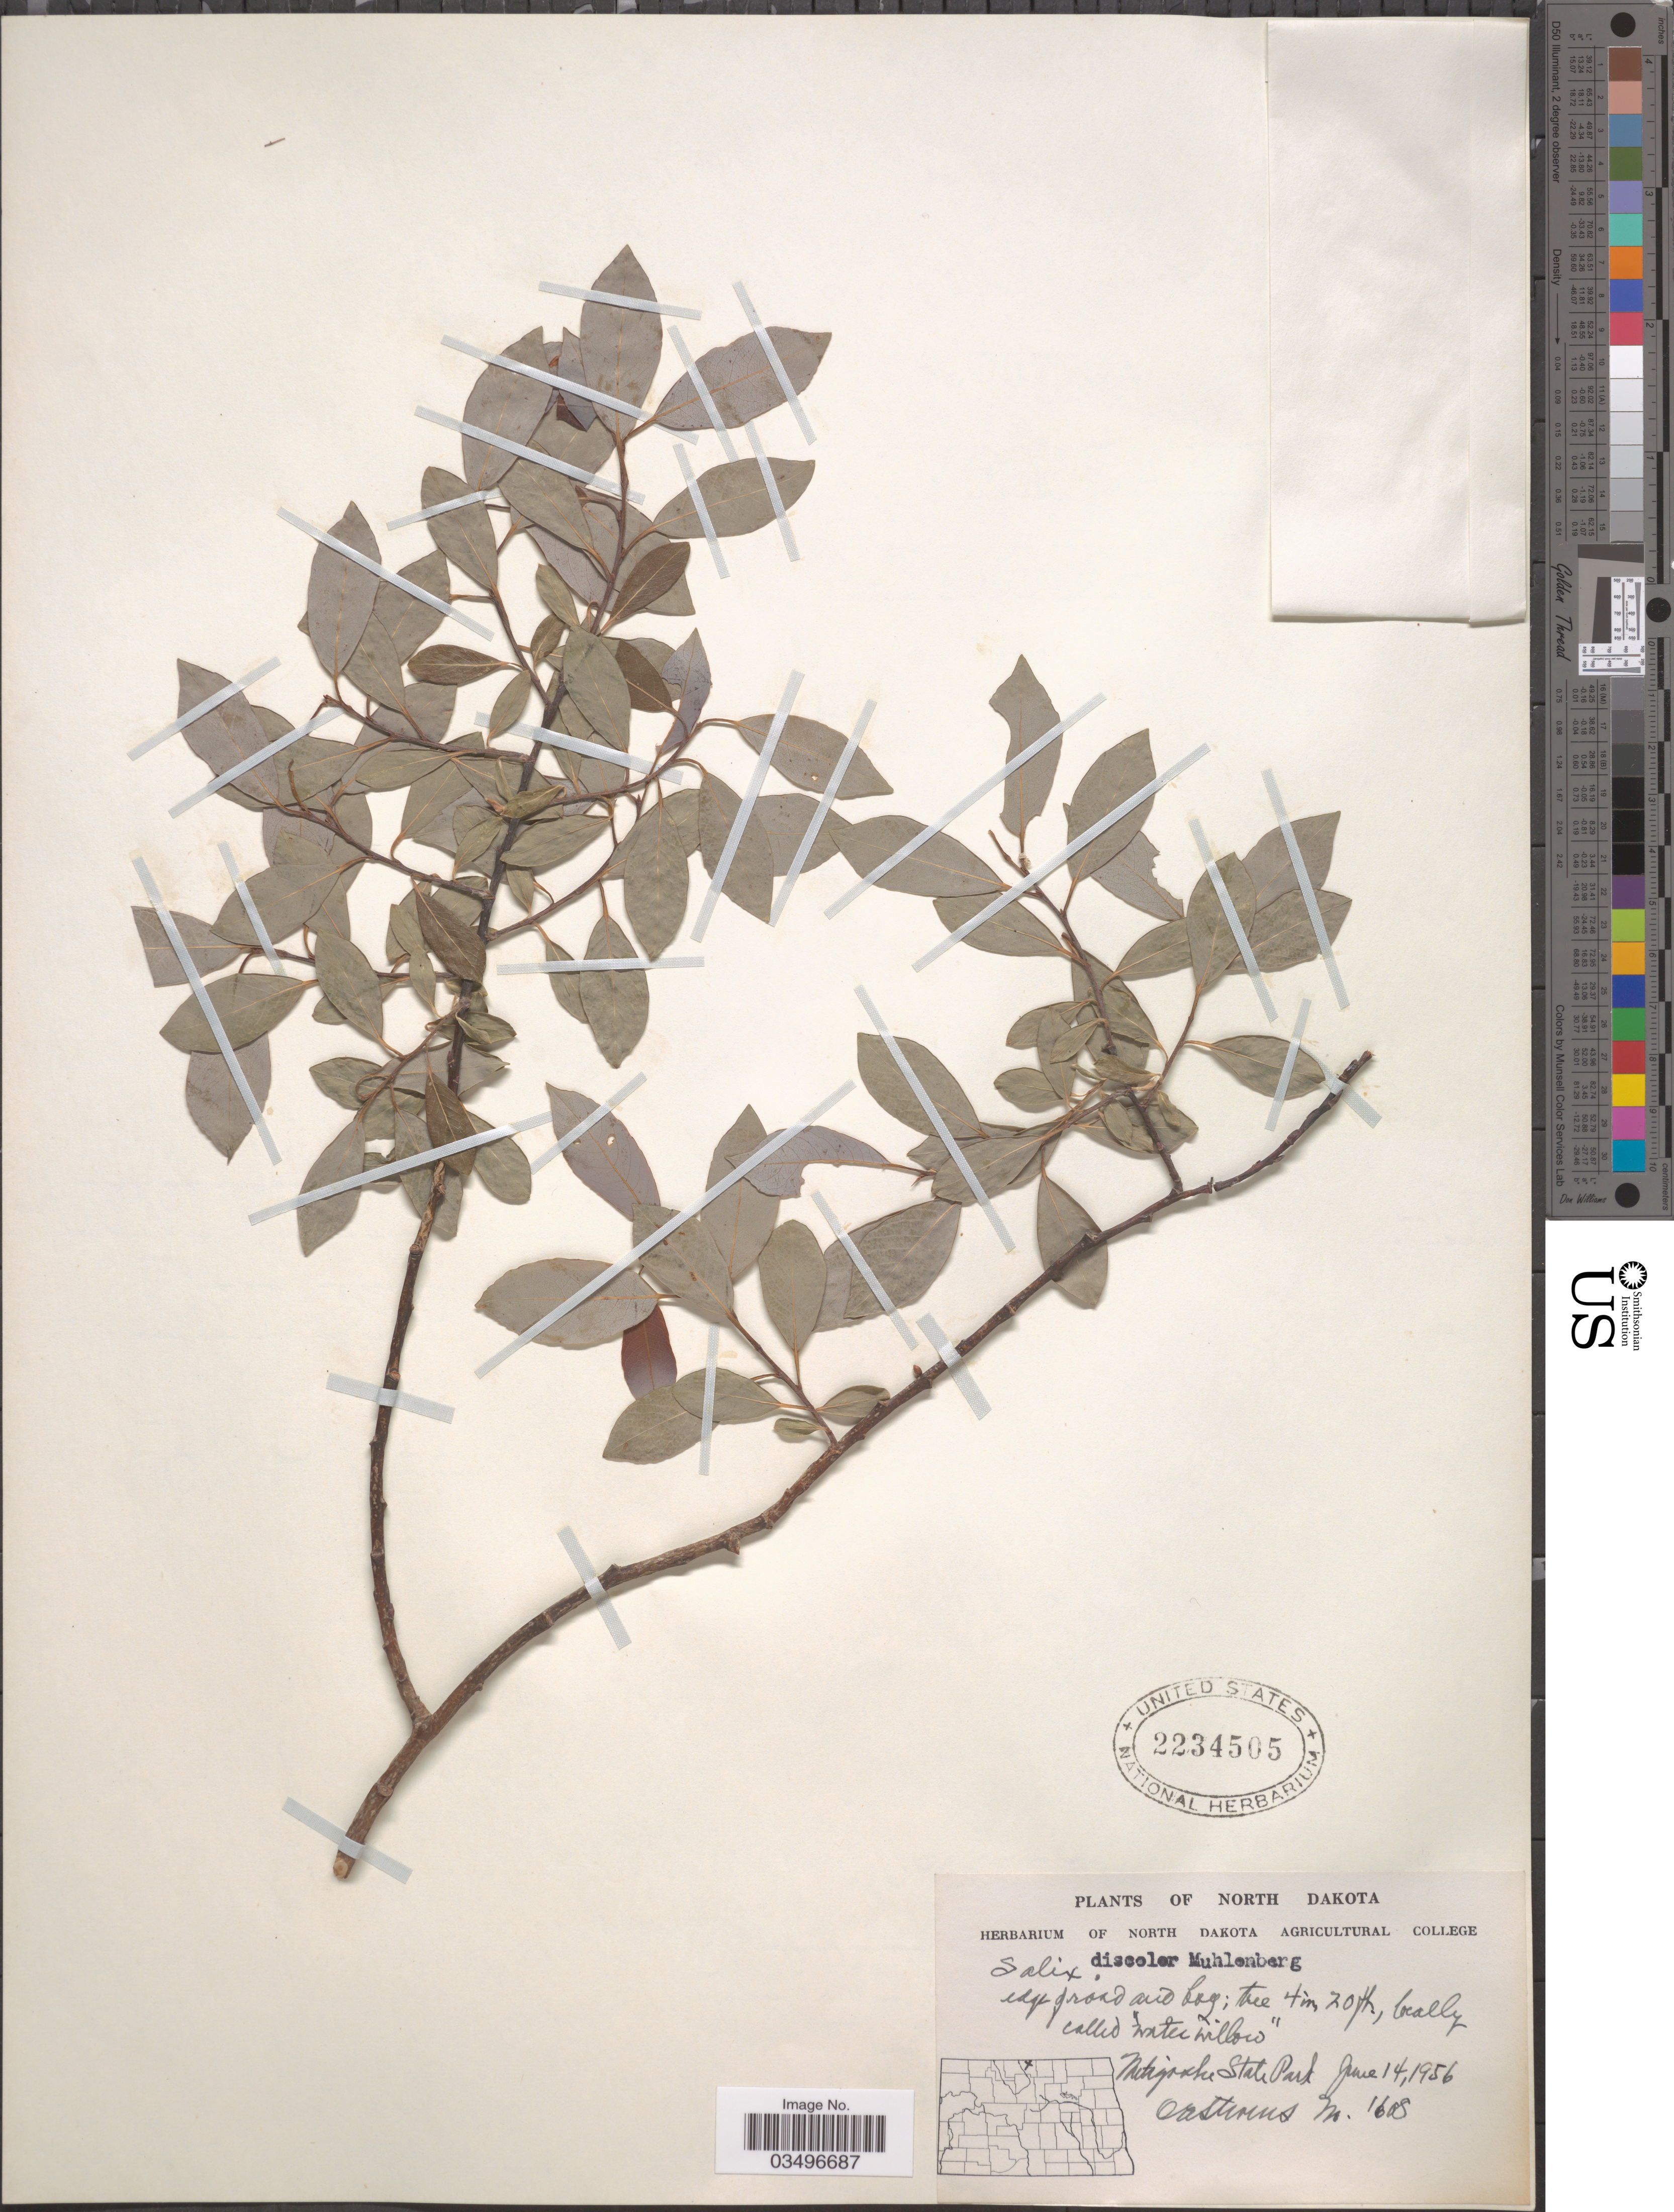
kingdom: Plantae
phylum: Tracheophyta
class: Magnoliopsida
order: Malpighiales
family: Salicaceae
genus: Salix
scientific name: Salix discolor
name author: Muhl.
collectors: O. A. Stevens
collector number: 1608*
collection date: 1956-06-14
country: United States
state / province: North Dakota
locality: Metigoshe State Park.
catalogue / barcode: US 2234505